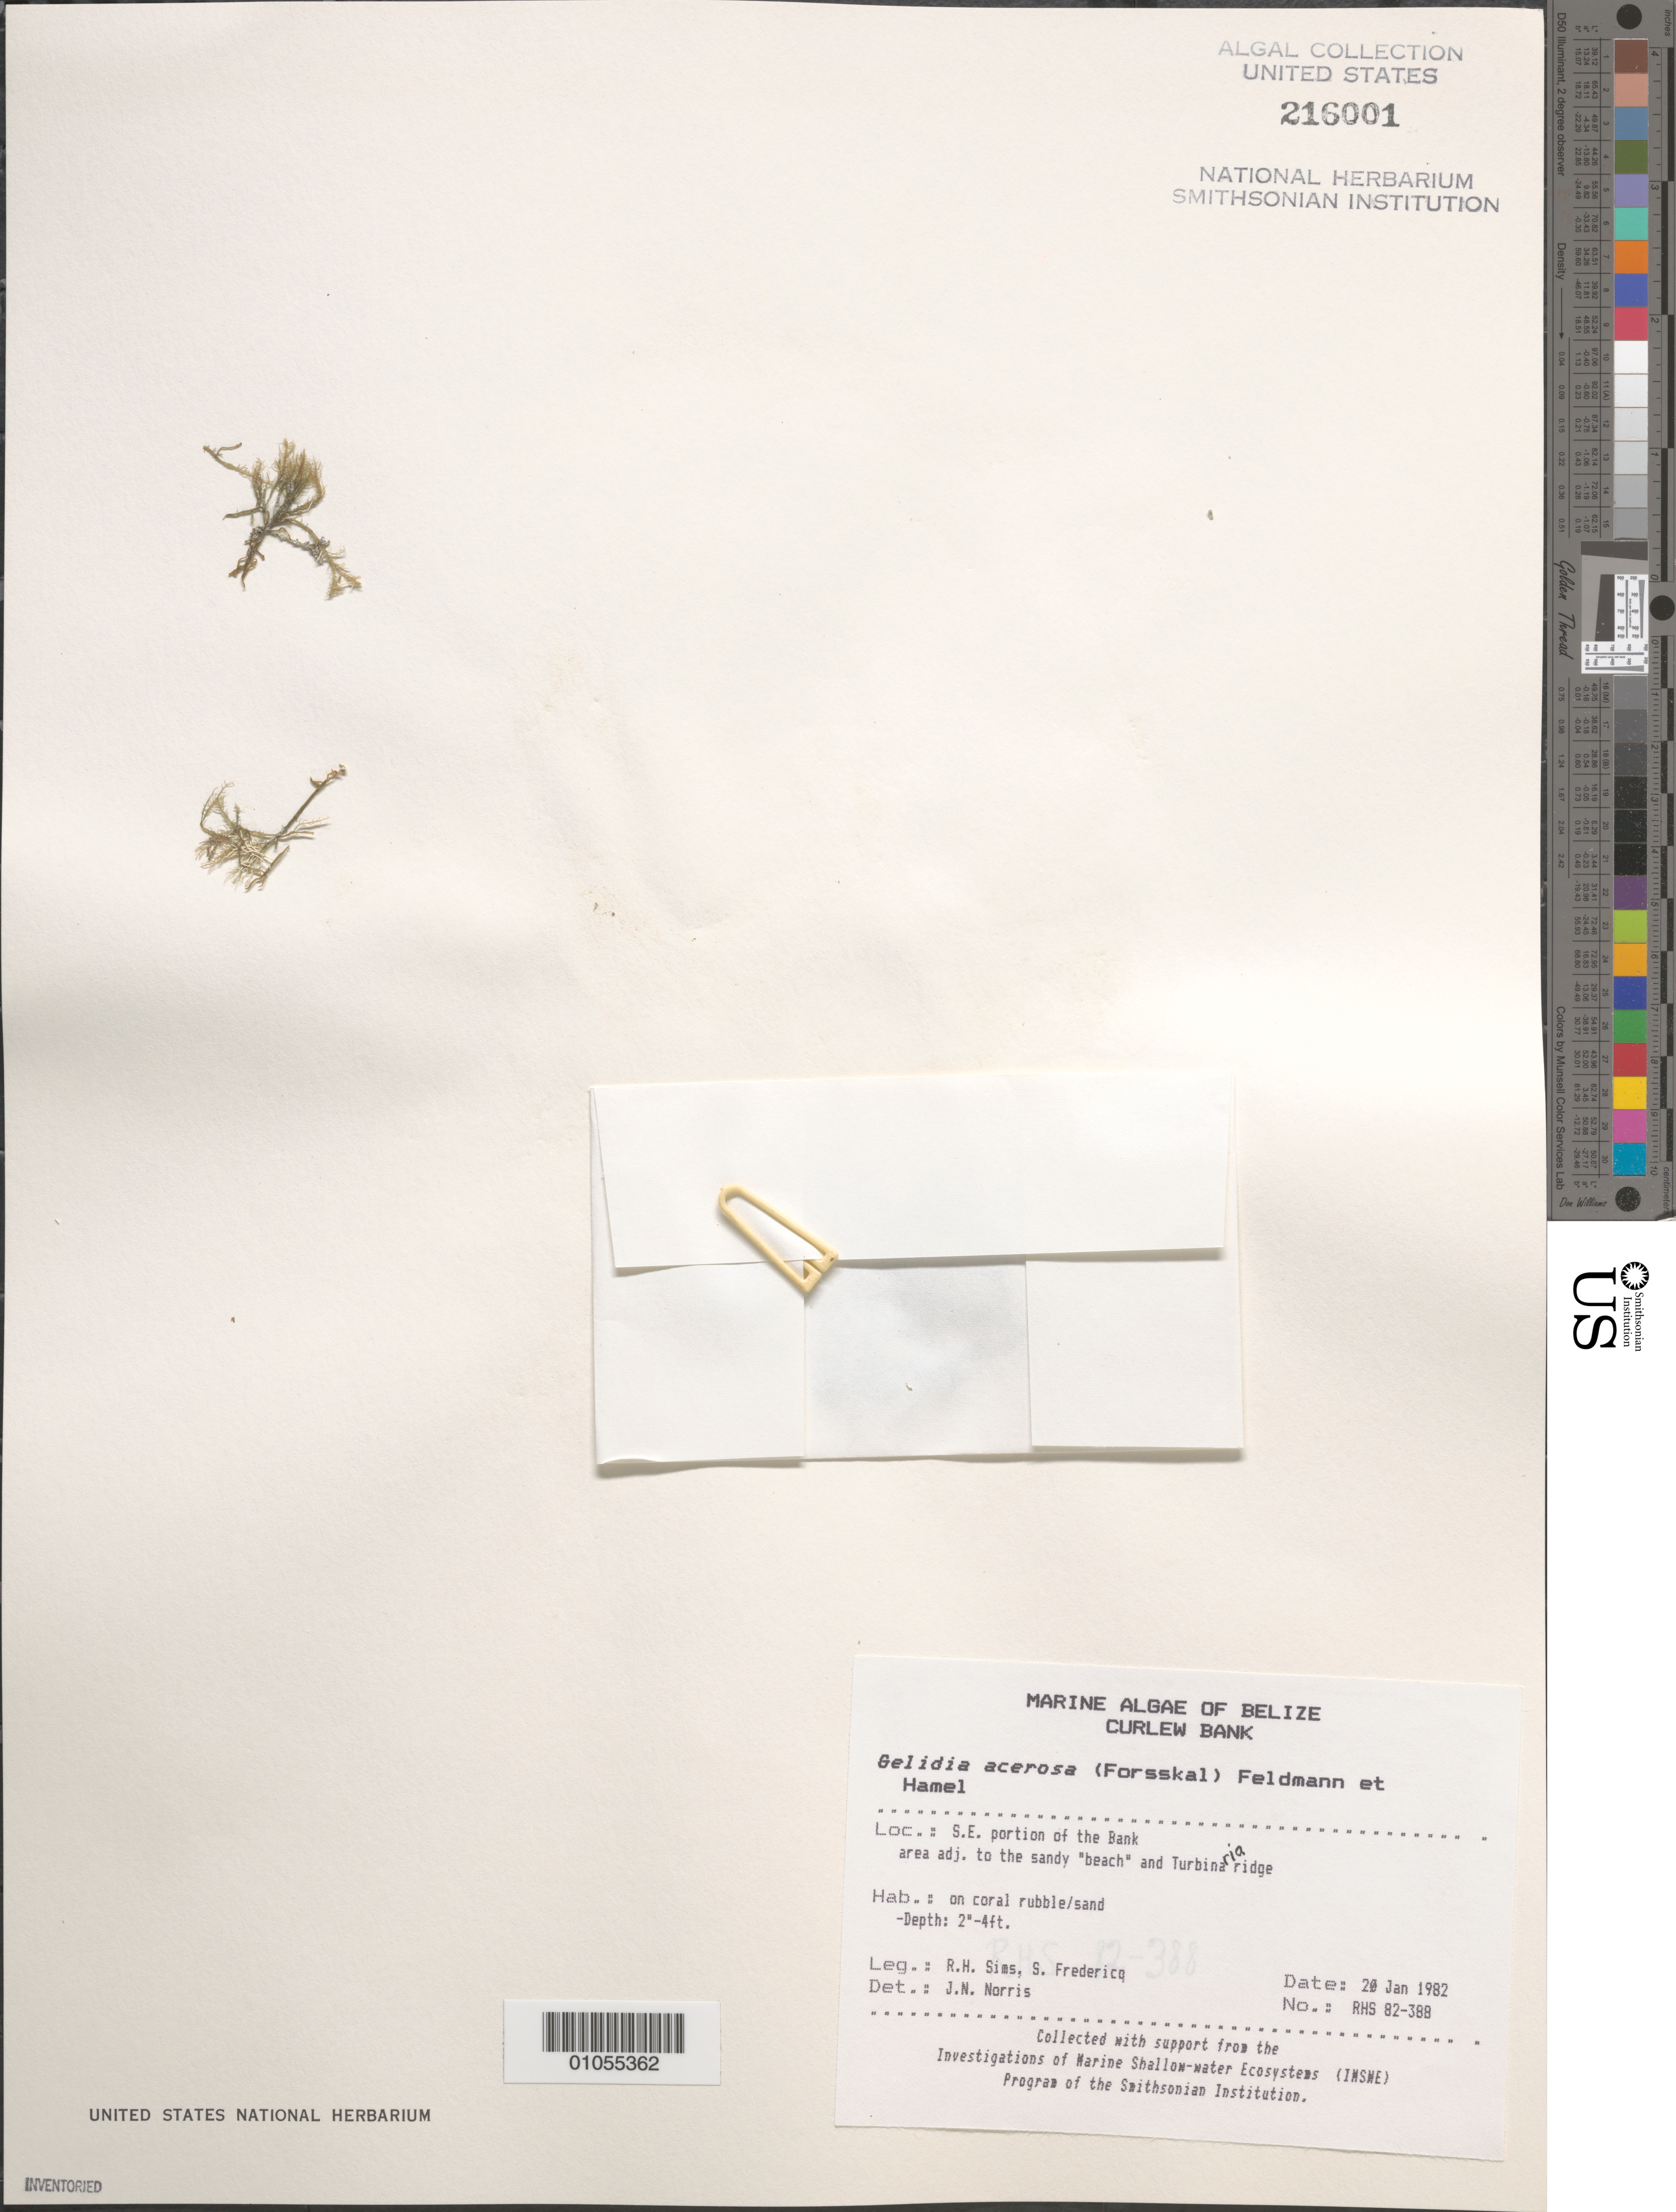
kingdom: Plantae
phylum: Rhodophyta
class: Florideophyceae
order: Gelidiales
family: Gelidiellaceae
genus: Gelidiella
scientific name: Gelidiella acerosa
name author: (Forssk.) Feldmann & G. Hamel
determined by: Norris, James N.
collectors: R. H. Sims & S. Fredericq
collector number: RHS 82-388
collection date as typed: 20 Jan 1982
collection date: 1982-01-20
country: Belize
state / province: Stann Creek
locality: Curlew Bank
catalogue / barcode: US 216001